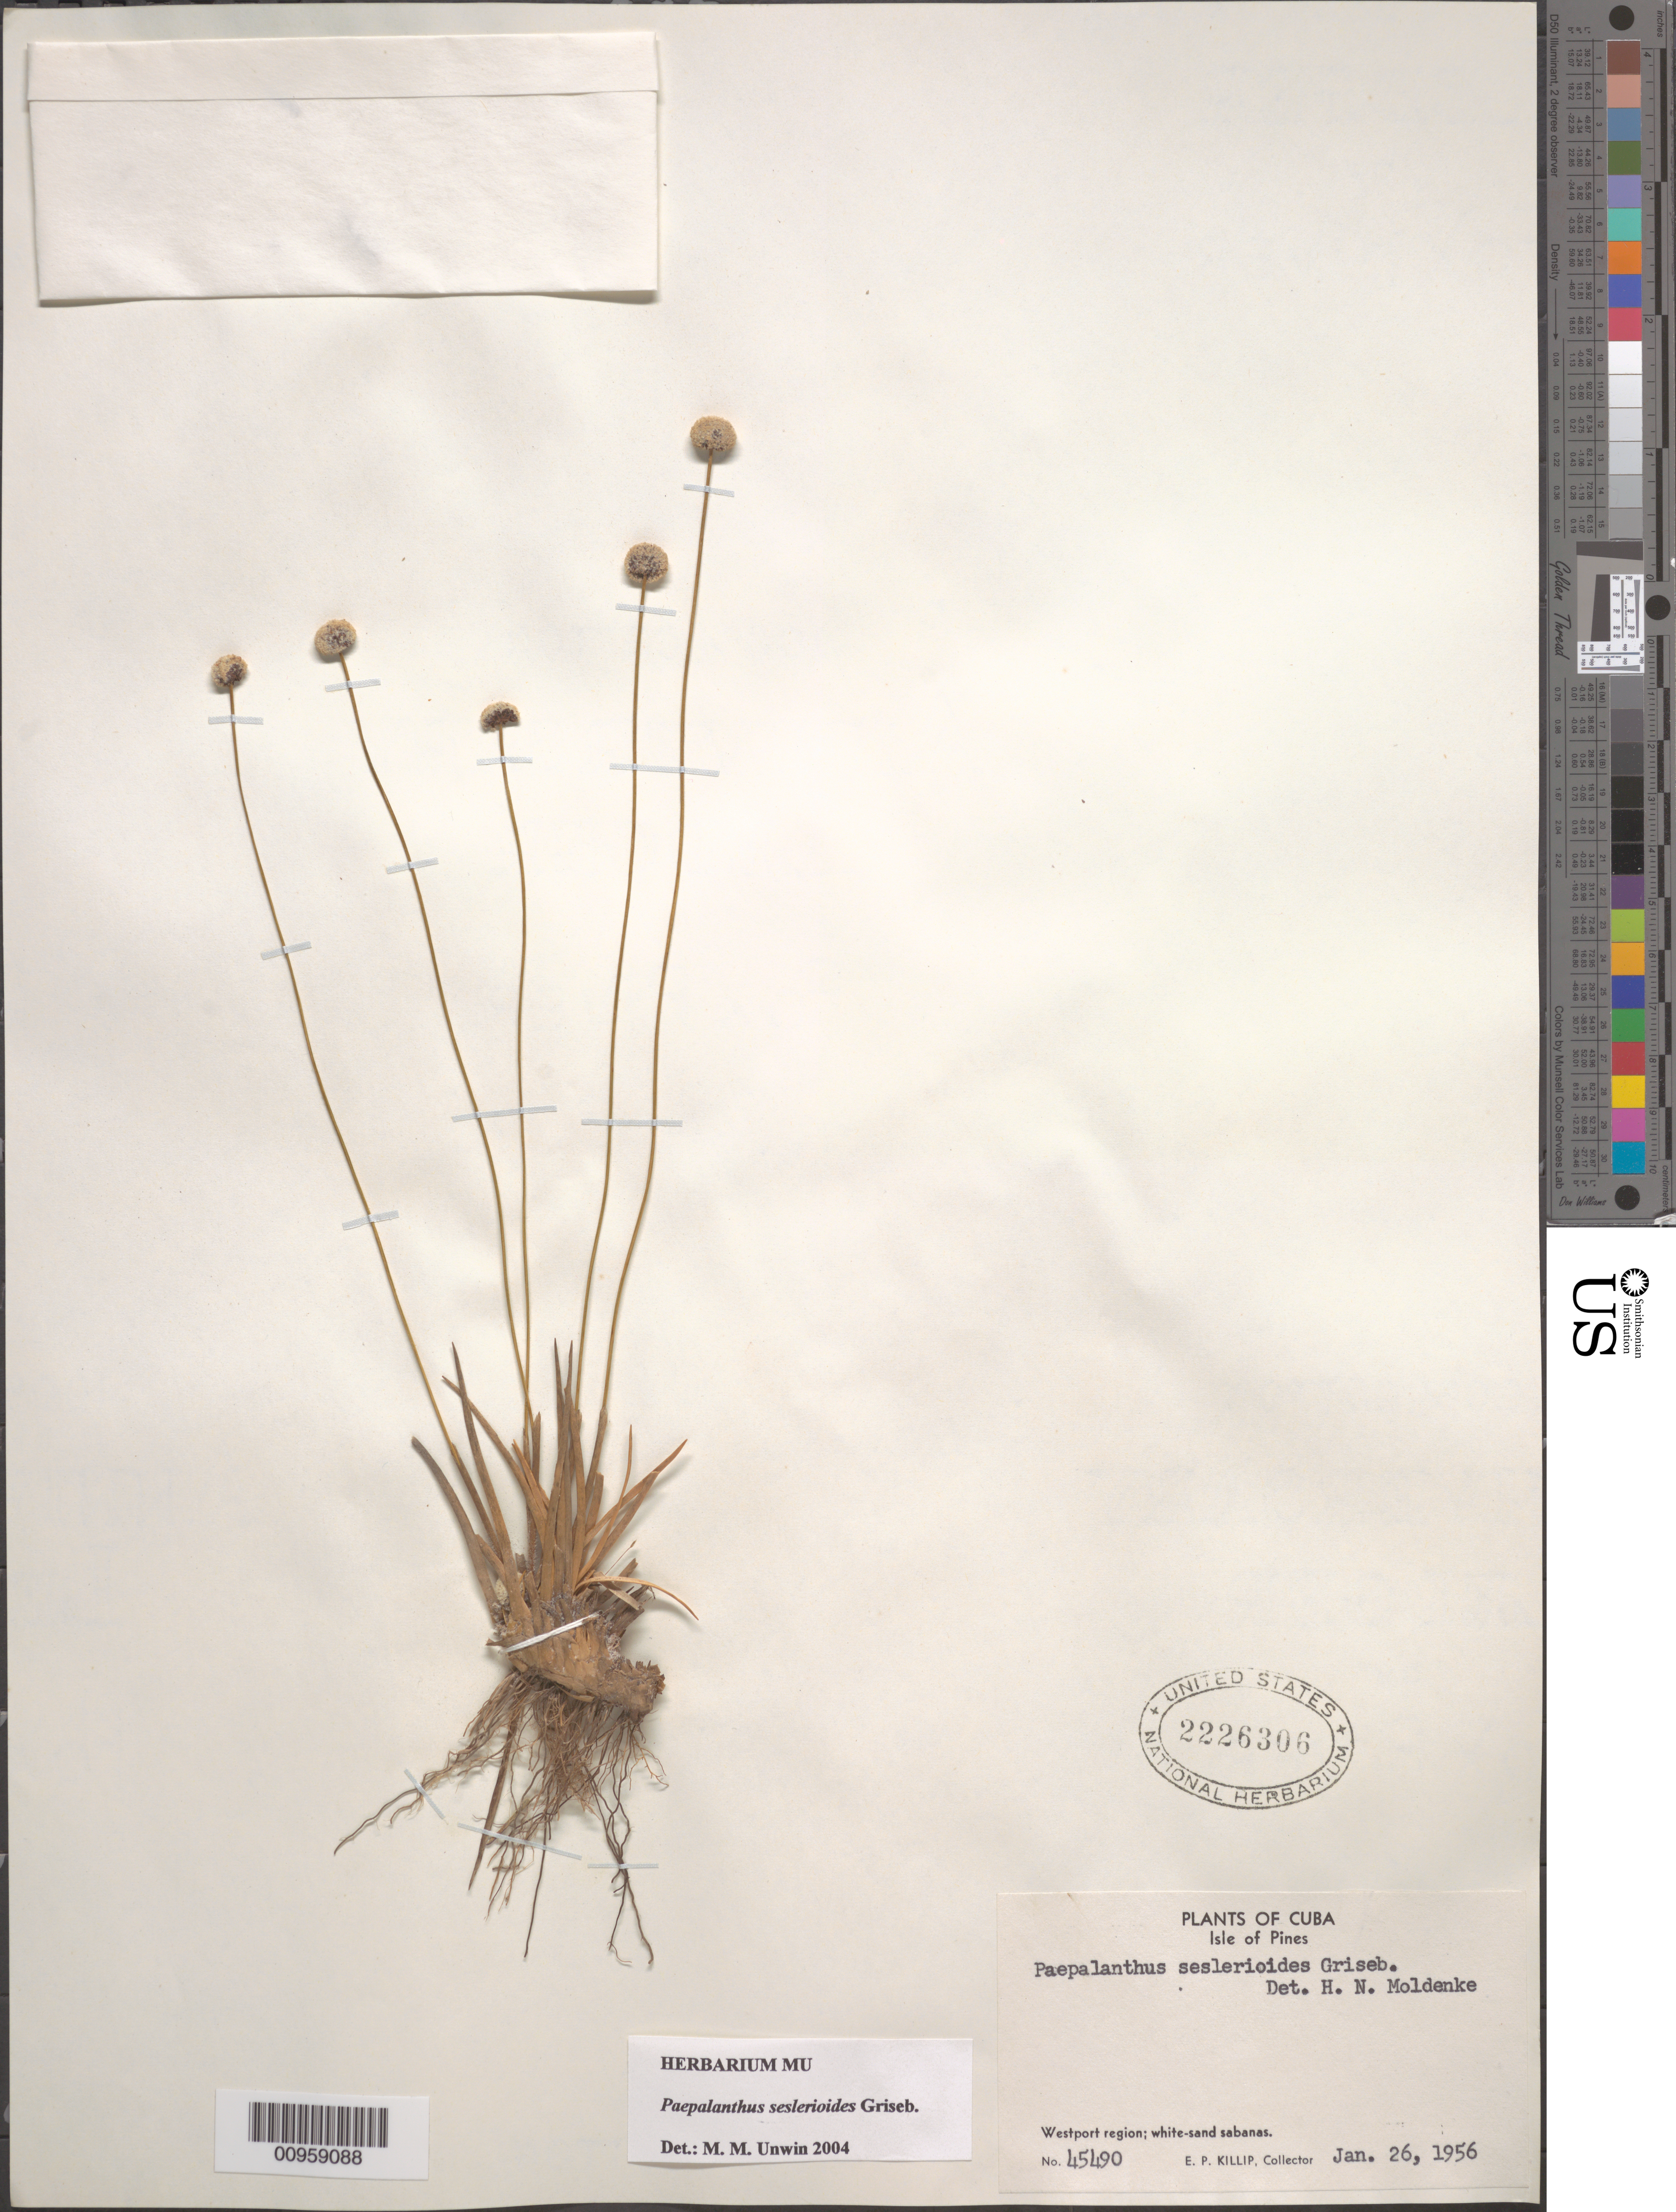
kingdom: Plantae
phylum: Tracheophyta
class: Liliopsida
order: Poales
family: Eriocaulaceae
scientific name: Giuliettia seslerioides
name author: (Griseb.) Andrino & Sano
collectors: E. P. Killip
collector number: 45490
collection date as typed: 26 Jan 1956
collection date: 1956-01-26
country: Cuba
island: Isla de la Juventud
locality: Westport Region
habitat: White-sand sabanas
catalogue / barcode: US 2226306